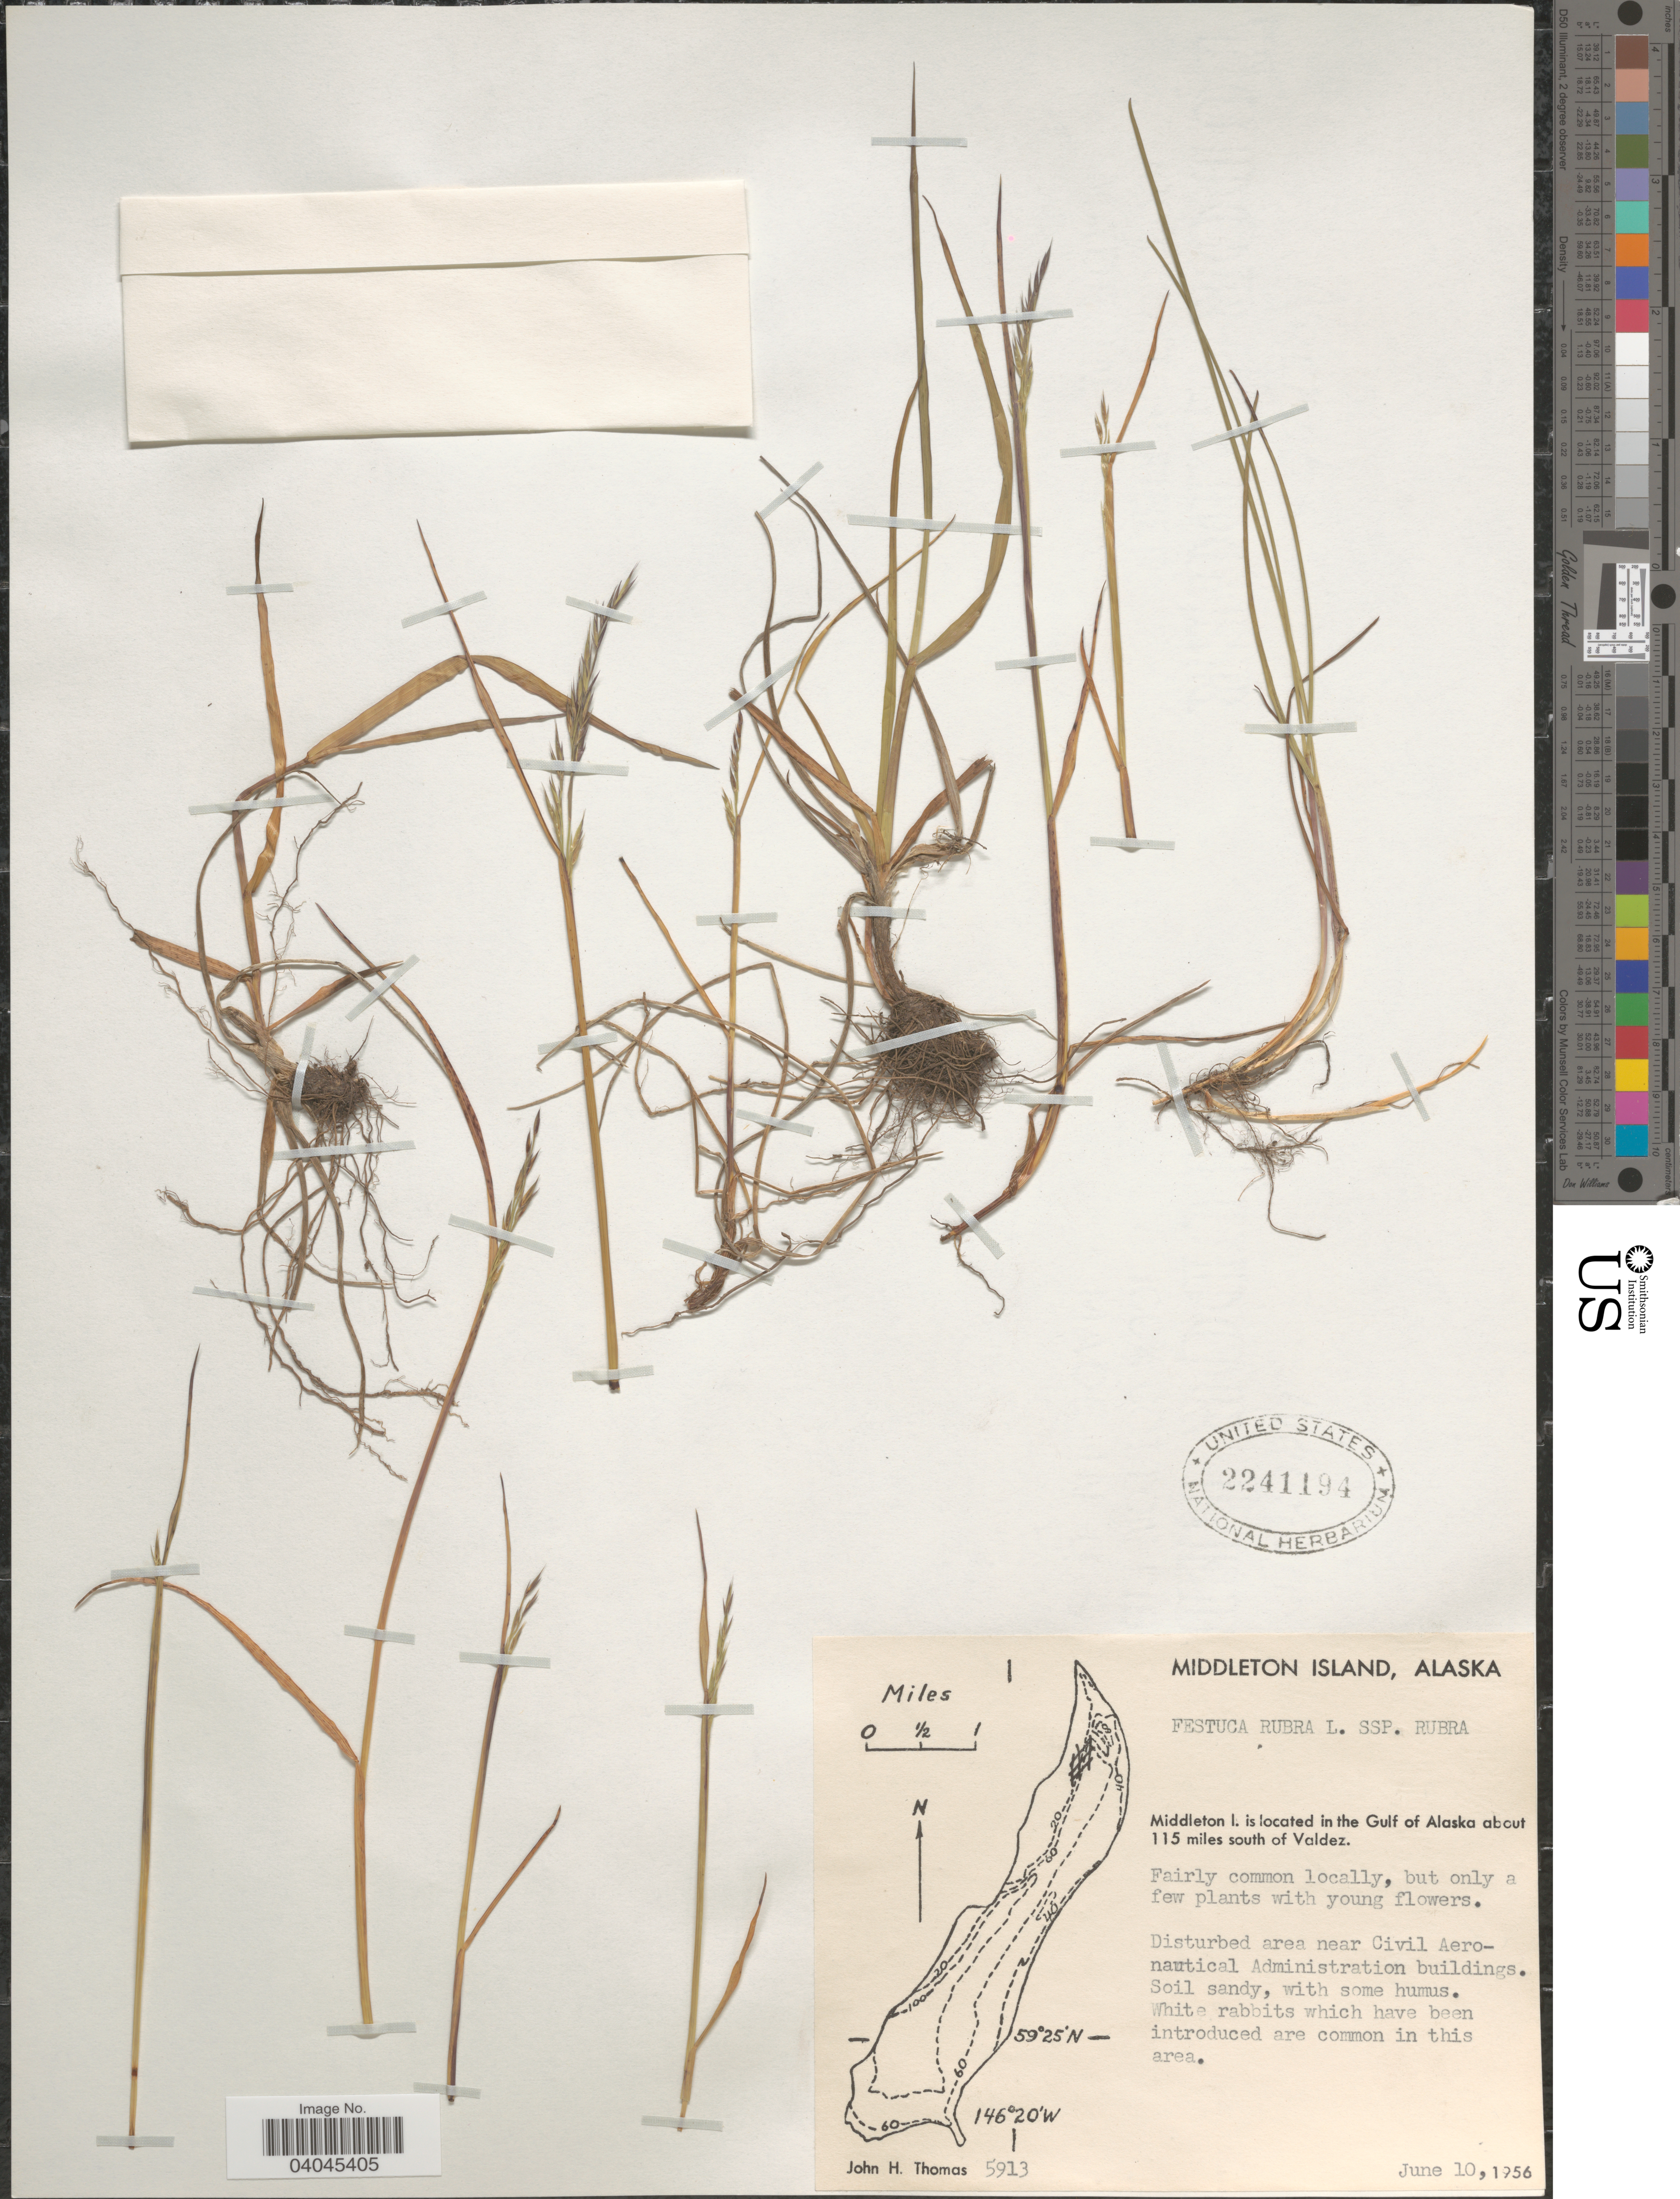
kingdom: Plantae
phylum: Tracheophyta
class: Liliopsida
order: Poales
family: Poaceae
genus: Festuca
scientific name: Festuca rubra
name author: L.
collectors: J. H. Thomas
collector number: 5913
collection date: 1956-06-10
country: United States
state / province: Alaska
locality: Middleton Island. Middleton I. is located in the Gulf of Alaska about 115 miles south of Valdez. Disturbed area near Civil Aeronautical Administration buildings.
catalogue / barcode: US 2241194